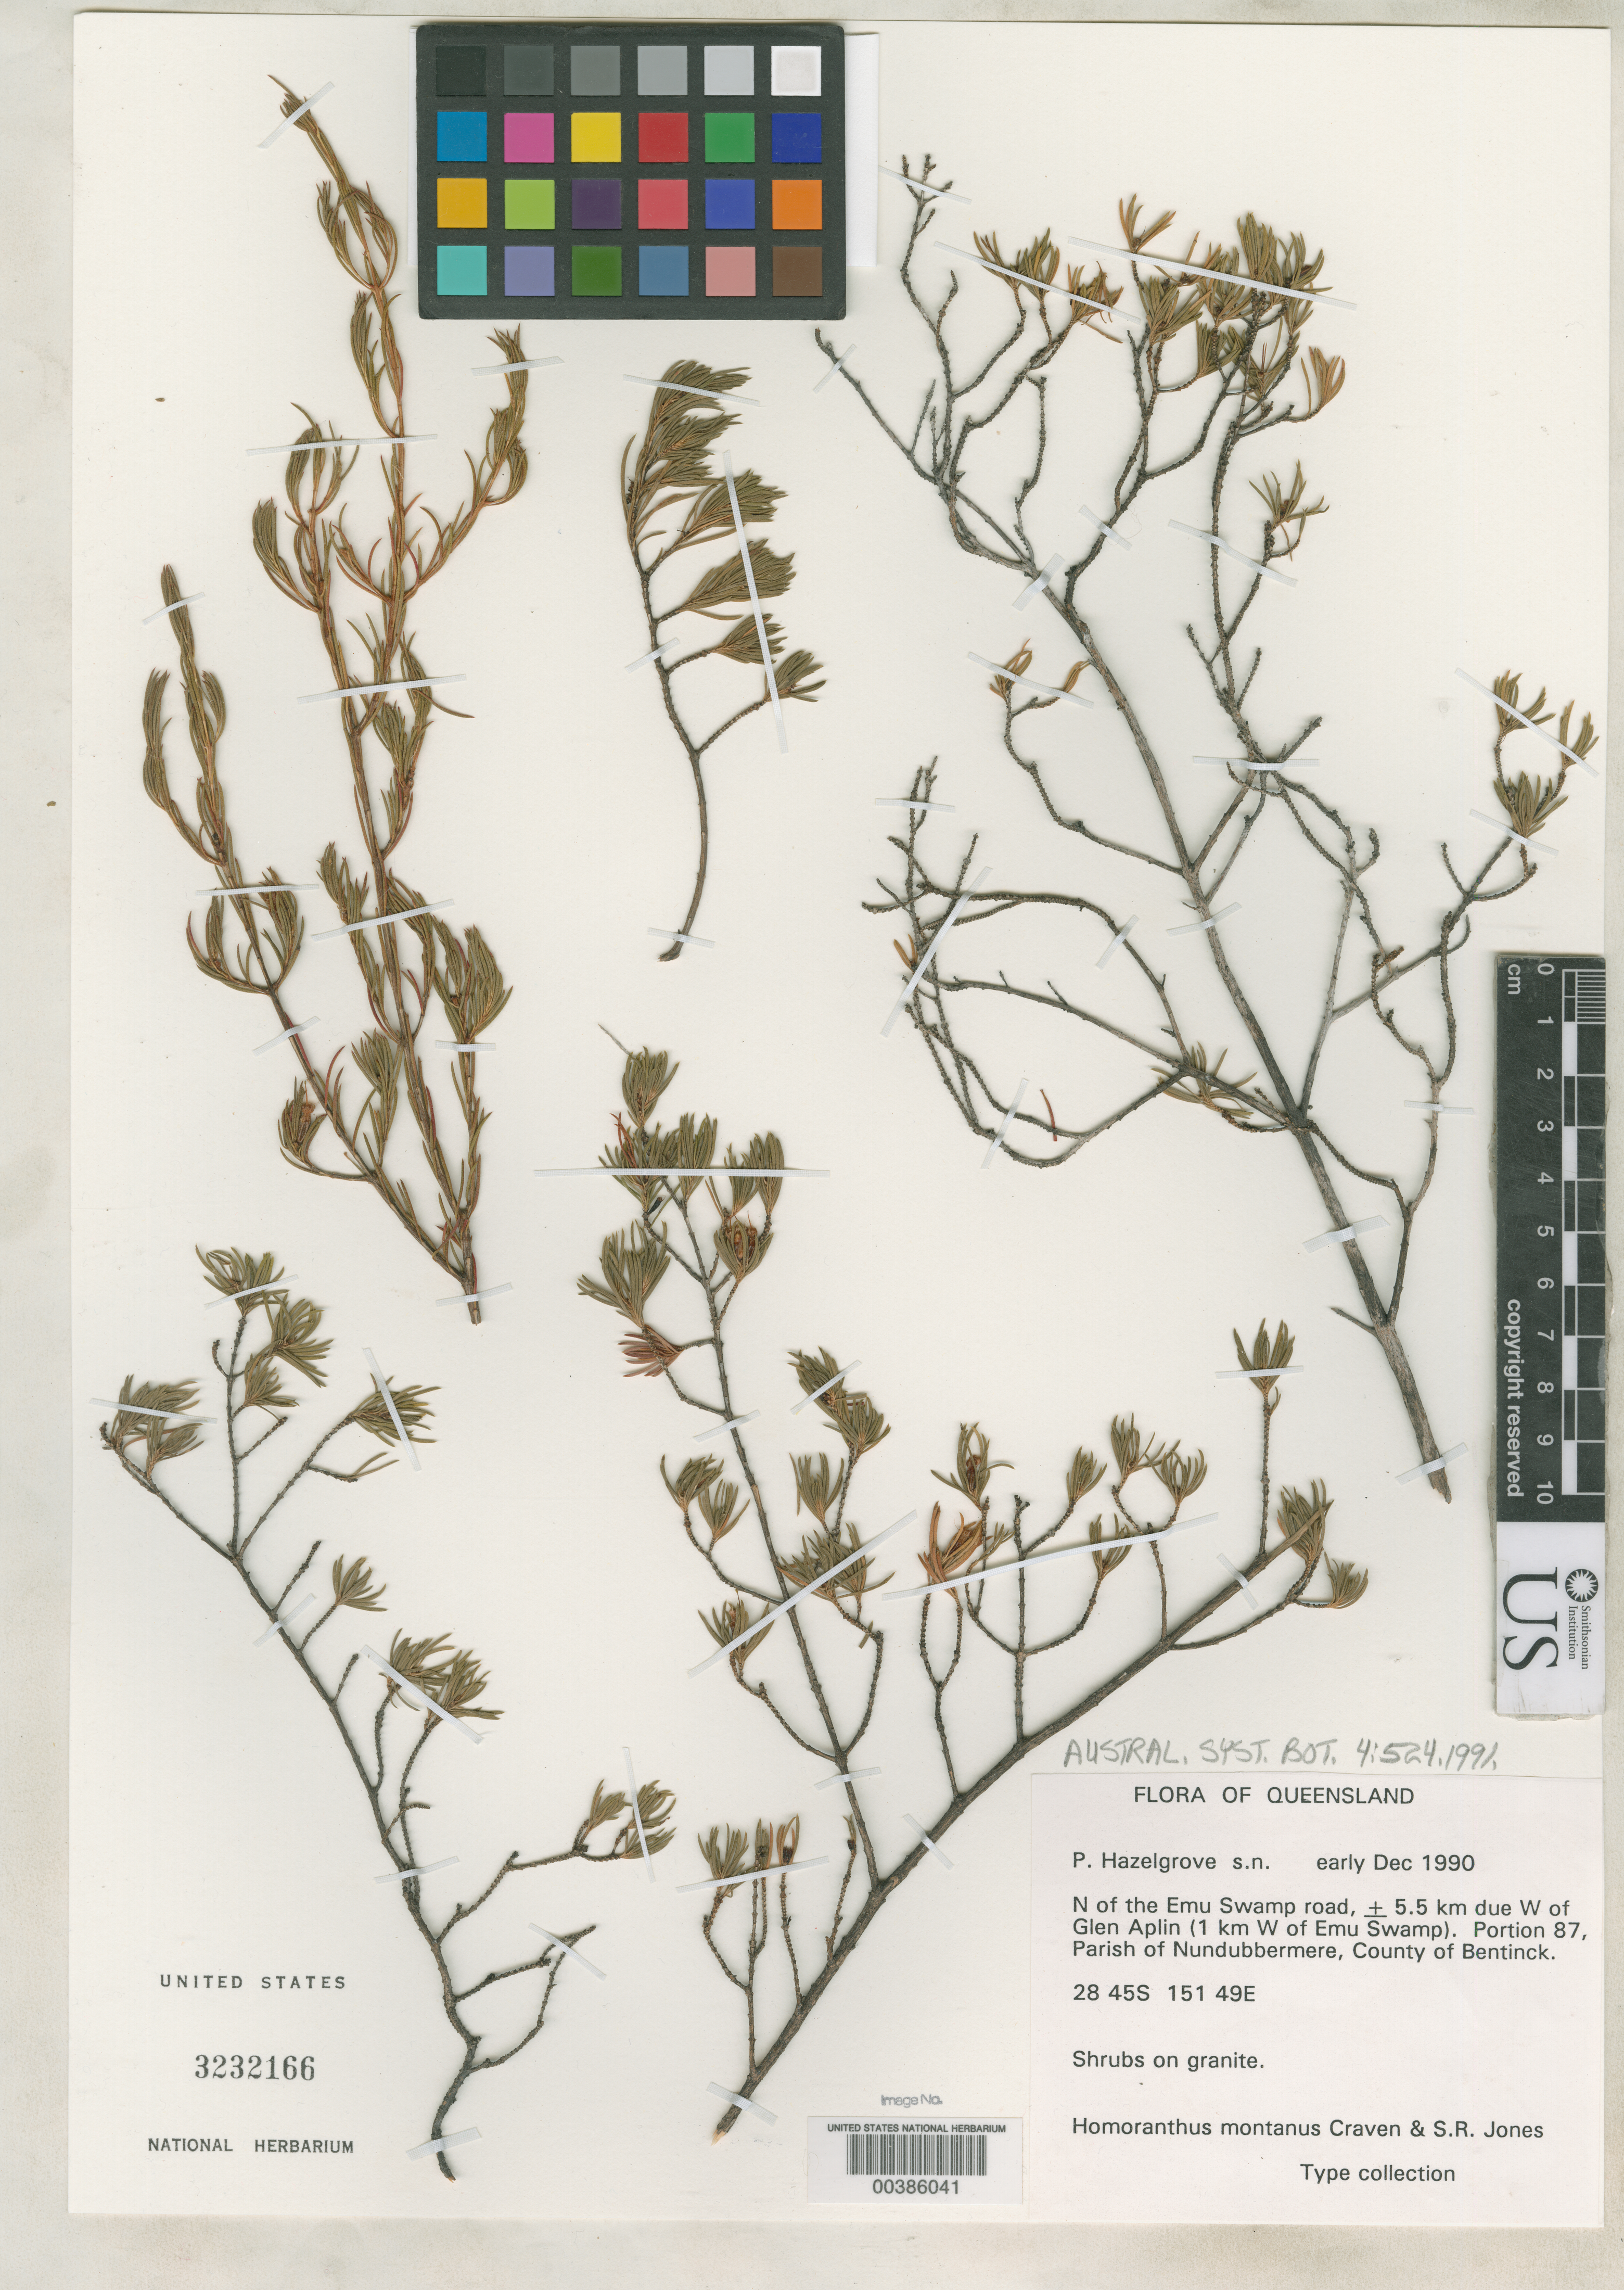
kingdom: Plantae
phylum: Tracheophyta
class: Magnoliopsida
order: Myrtales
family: Myrtaceae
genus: Homoranthus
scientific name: Homoranthus montanus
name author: Craven & S.R. Jones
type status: Isotype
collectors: P. Hazelgrove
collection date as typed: Dec 1990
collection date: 1990-12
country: Australia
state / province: Queensland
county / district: Bentinck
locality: Nundubbermere Parish, N of Emu Swamp Road, ca. 5.5 km due W of Glen Aplin, 1 km W of Emu Swamp, portion 87.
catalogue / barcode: US 3232166